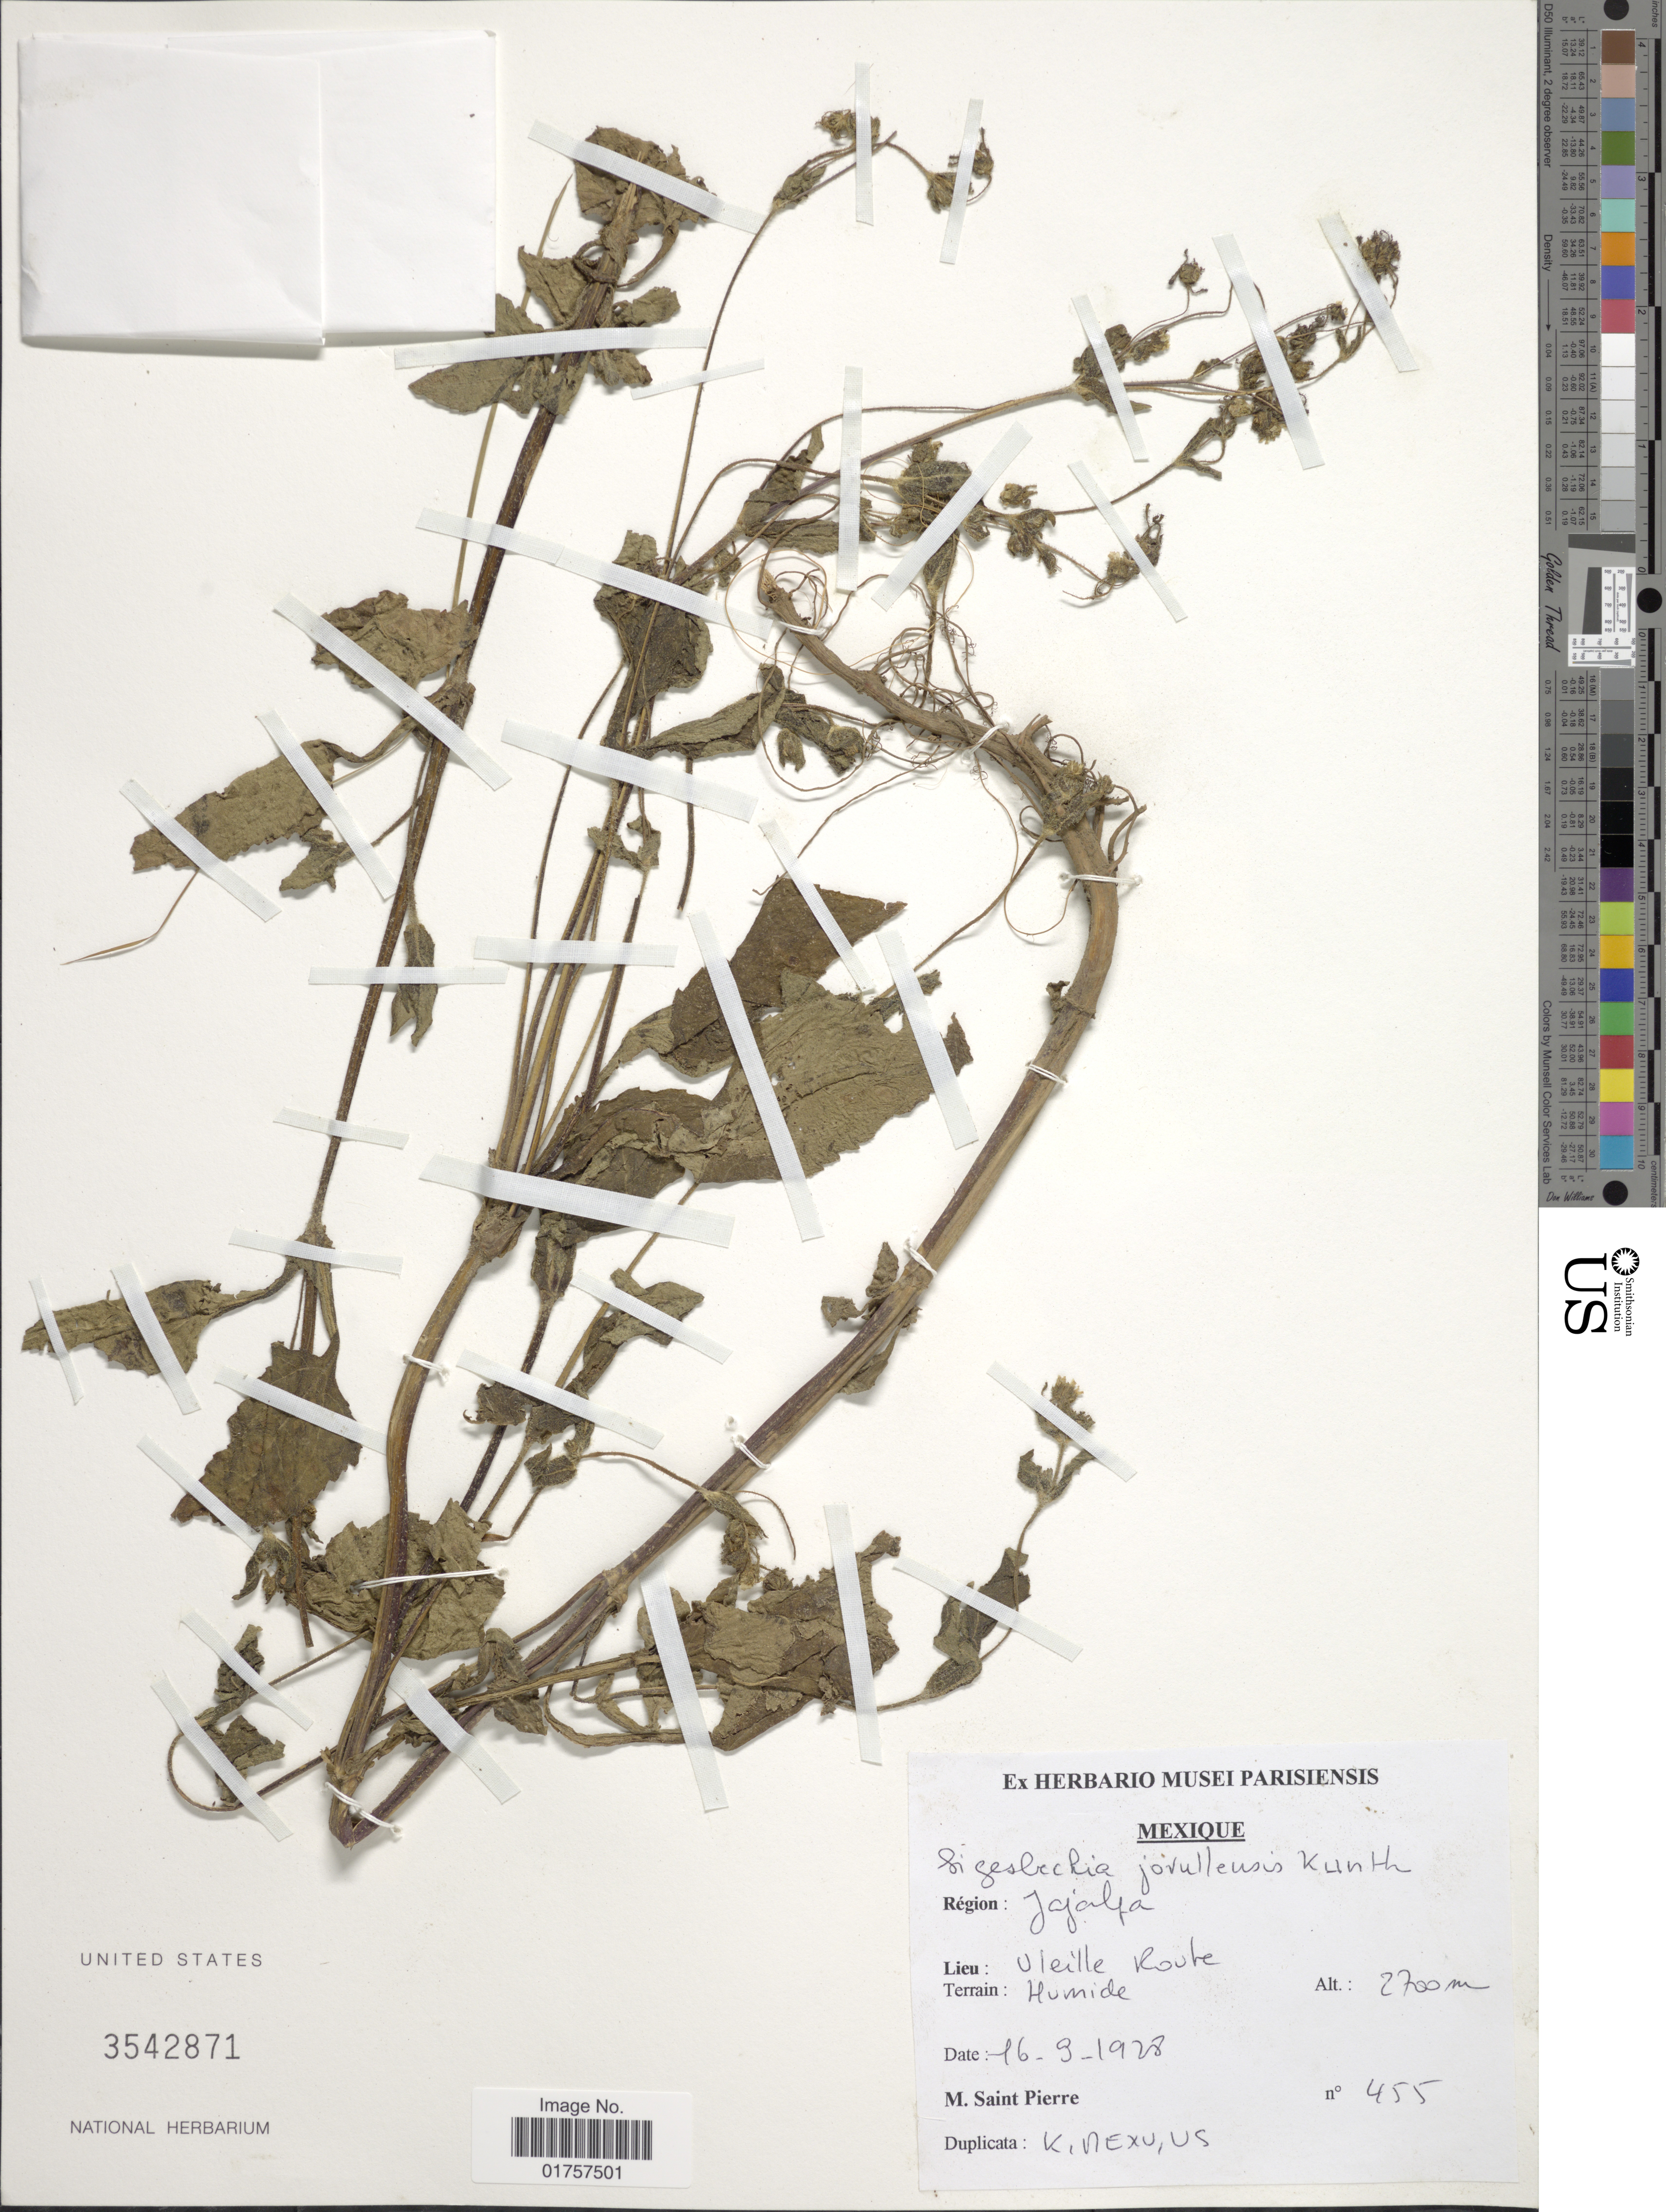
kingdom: Plantae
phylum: Tracheophyta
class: Magnoliopsida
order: Asterales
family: Asteraceae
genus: Sigesbeckia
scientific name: Sigesbeckia jorullensis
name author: Kunth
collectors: M. Saint-Pierre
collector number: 455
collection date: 1928-09-16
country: Mexico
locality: Région: Jajalja. Lieu: vleille Route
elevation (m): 2700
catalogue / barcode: US 3542871